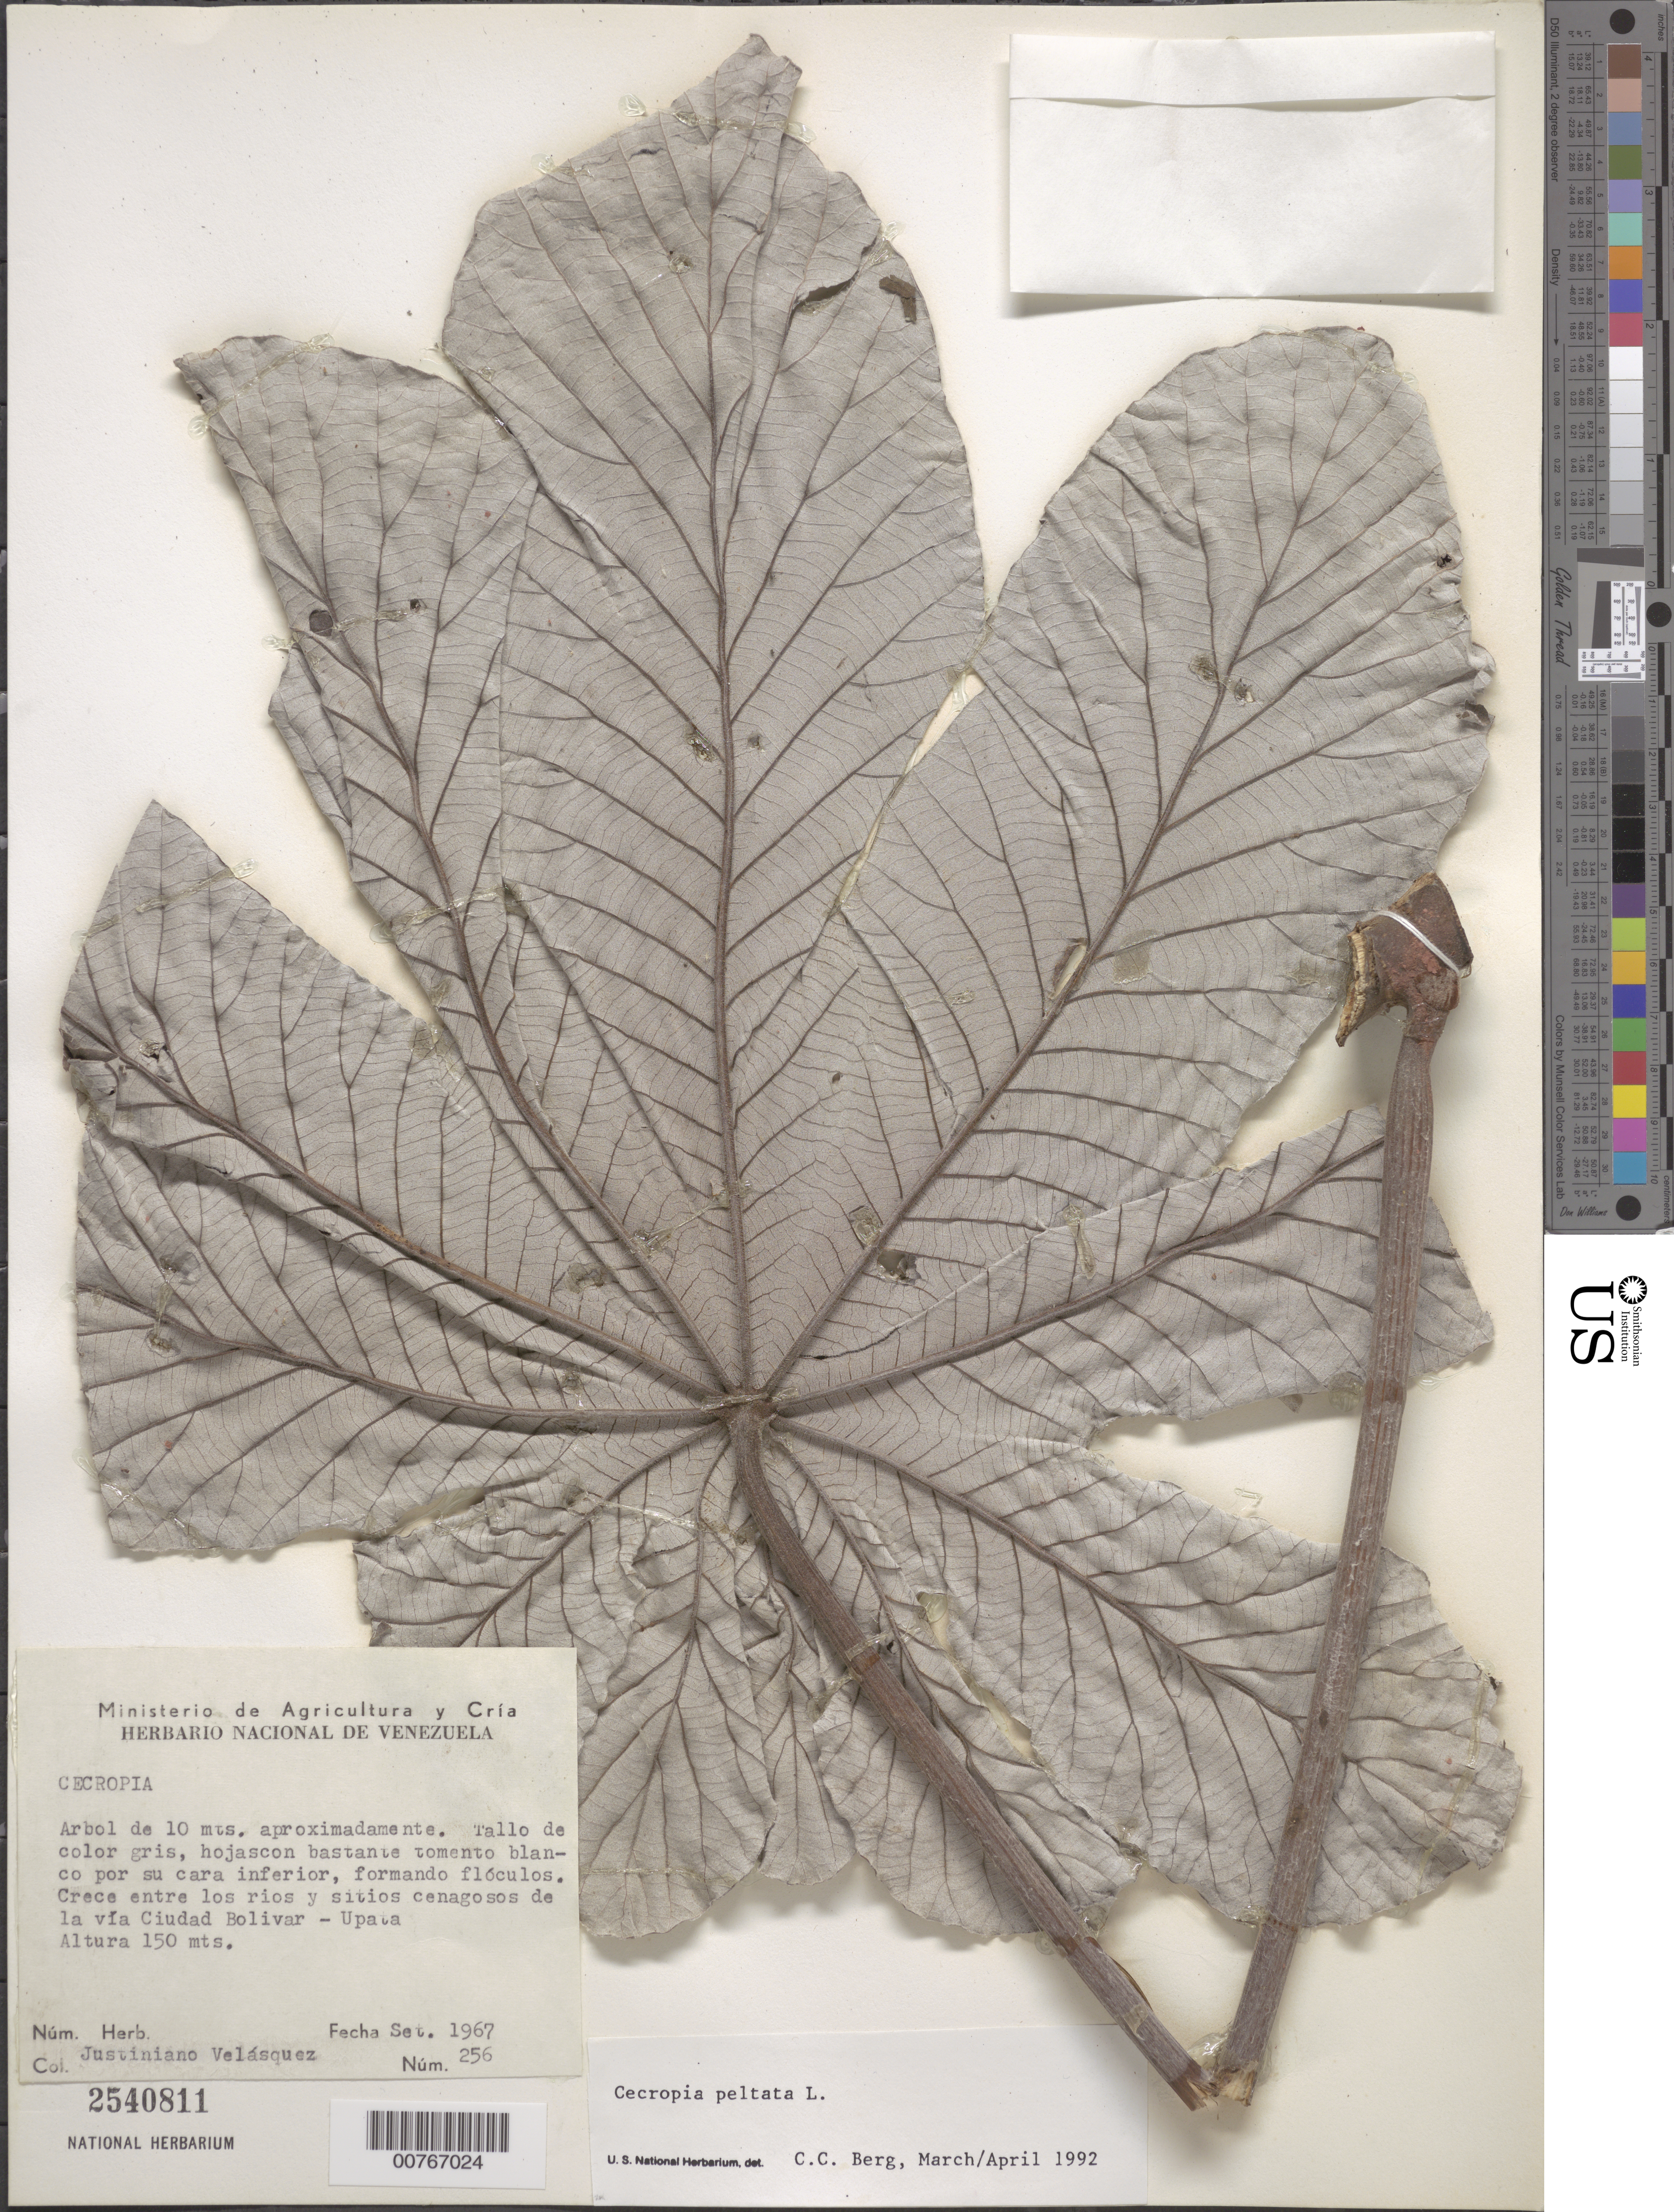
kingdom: Plantae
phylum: Tracheophyta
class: Magnoliopsida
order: Rosales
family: Urticaceae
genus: Cecropia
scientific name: Cecropia peltata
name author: L.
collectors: J. Velasquez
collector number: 256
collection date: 1967-09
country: Venezuela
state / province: Bolivar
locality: Crece entre los rios y sitios cenagosos de la vía Ciudad Bolivar - Upata.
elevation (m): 150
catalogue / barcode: US 2540811